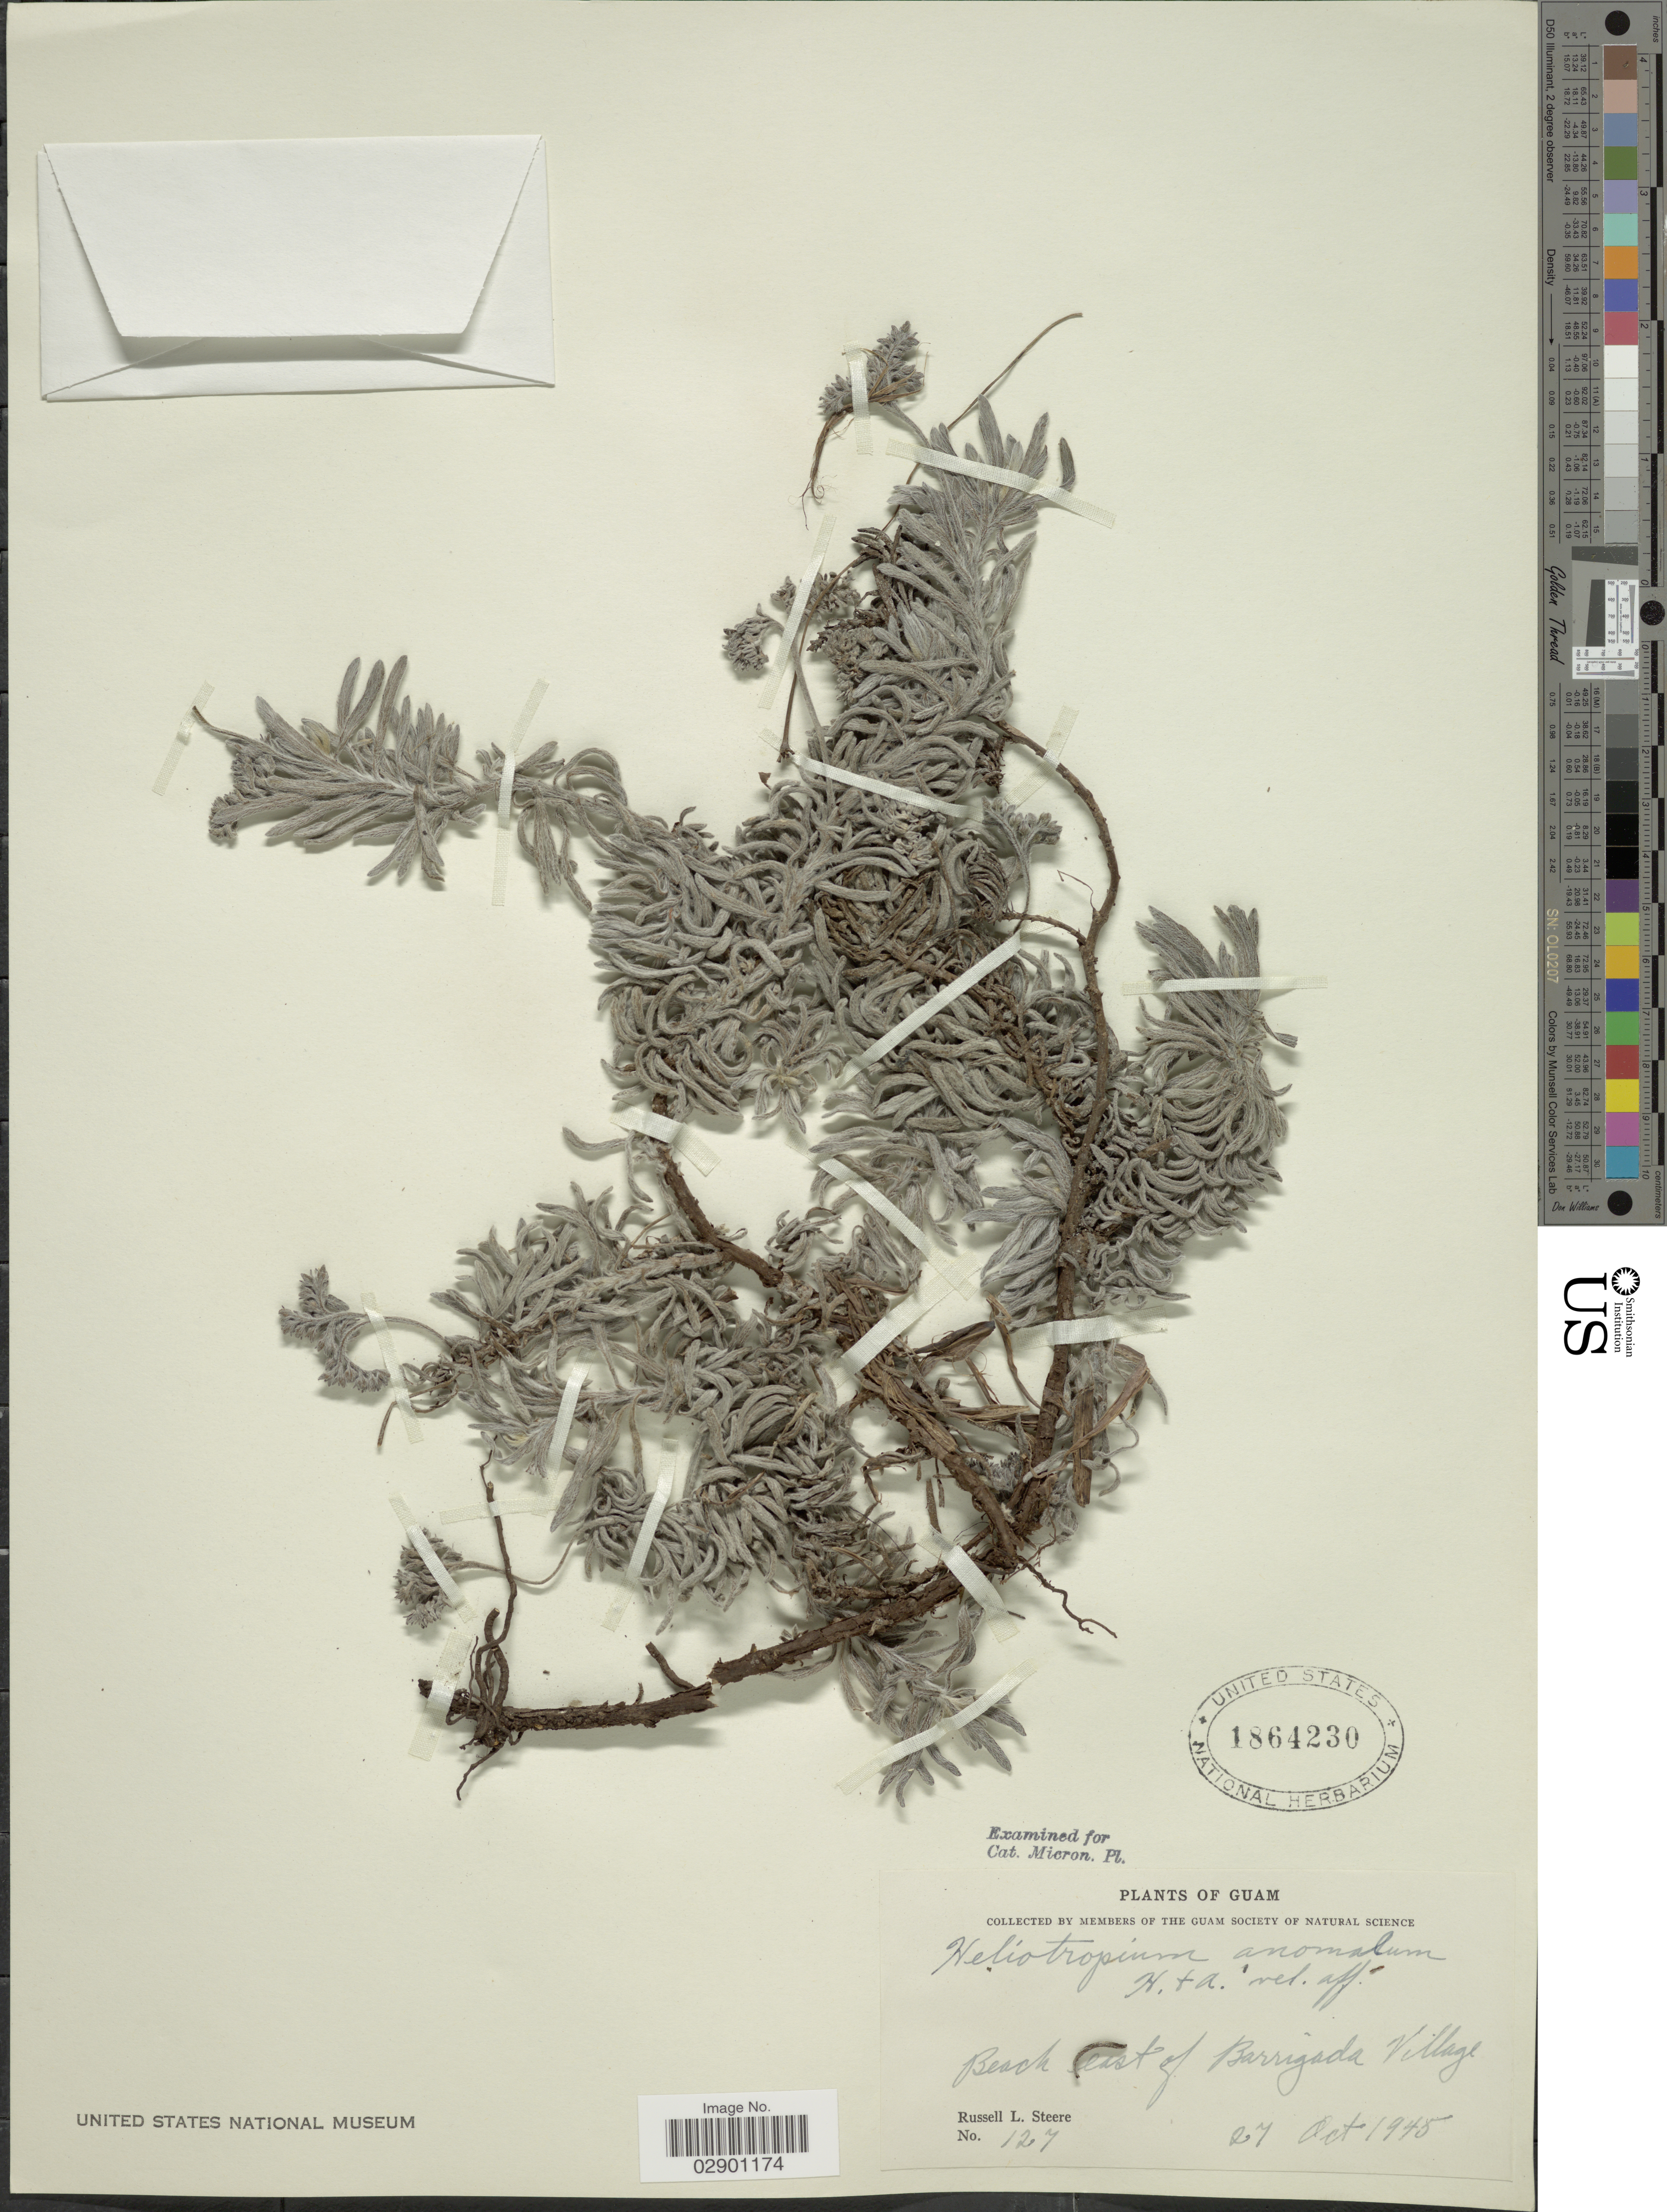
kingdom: Plantae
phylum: Tracheophyta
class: Magnoliopsida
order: Boraginales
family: Heliotropiaceae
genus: Heliotropium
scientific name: Heliotropium anomalum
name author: Hook. & Arn.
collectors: R. L. Steere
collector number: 127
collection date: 1945-10-27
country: Guam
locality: Beach east of Barrigada Village.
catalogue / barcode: US 1864230